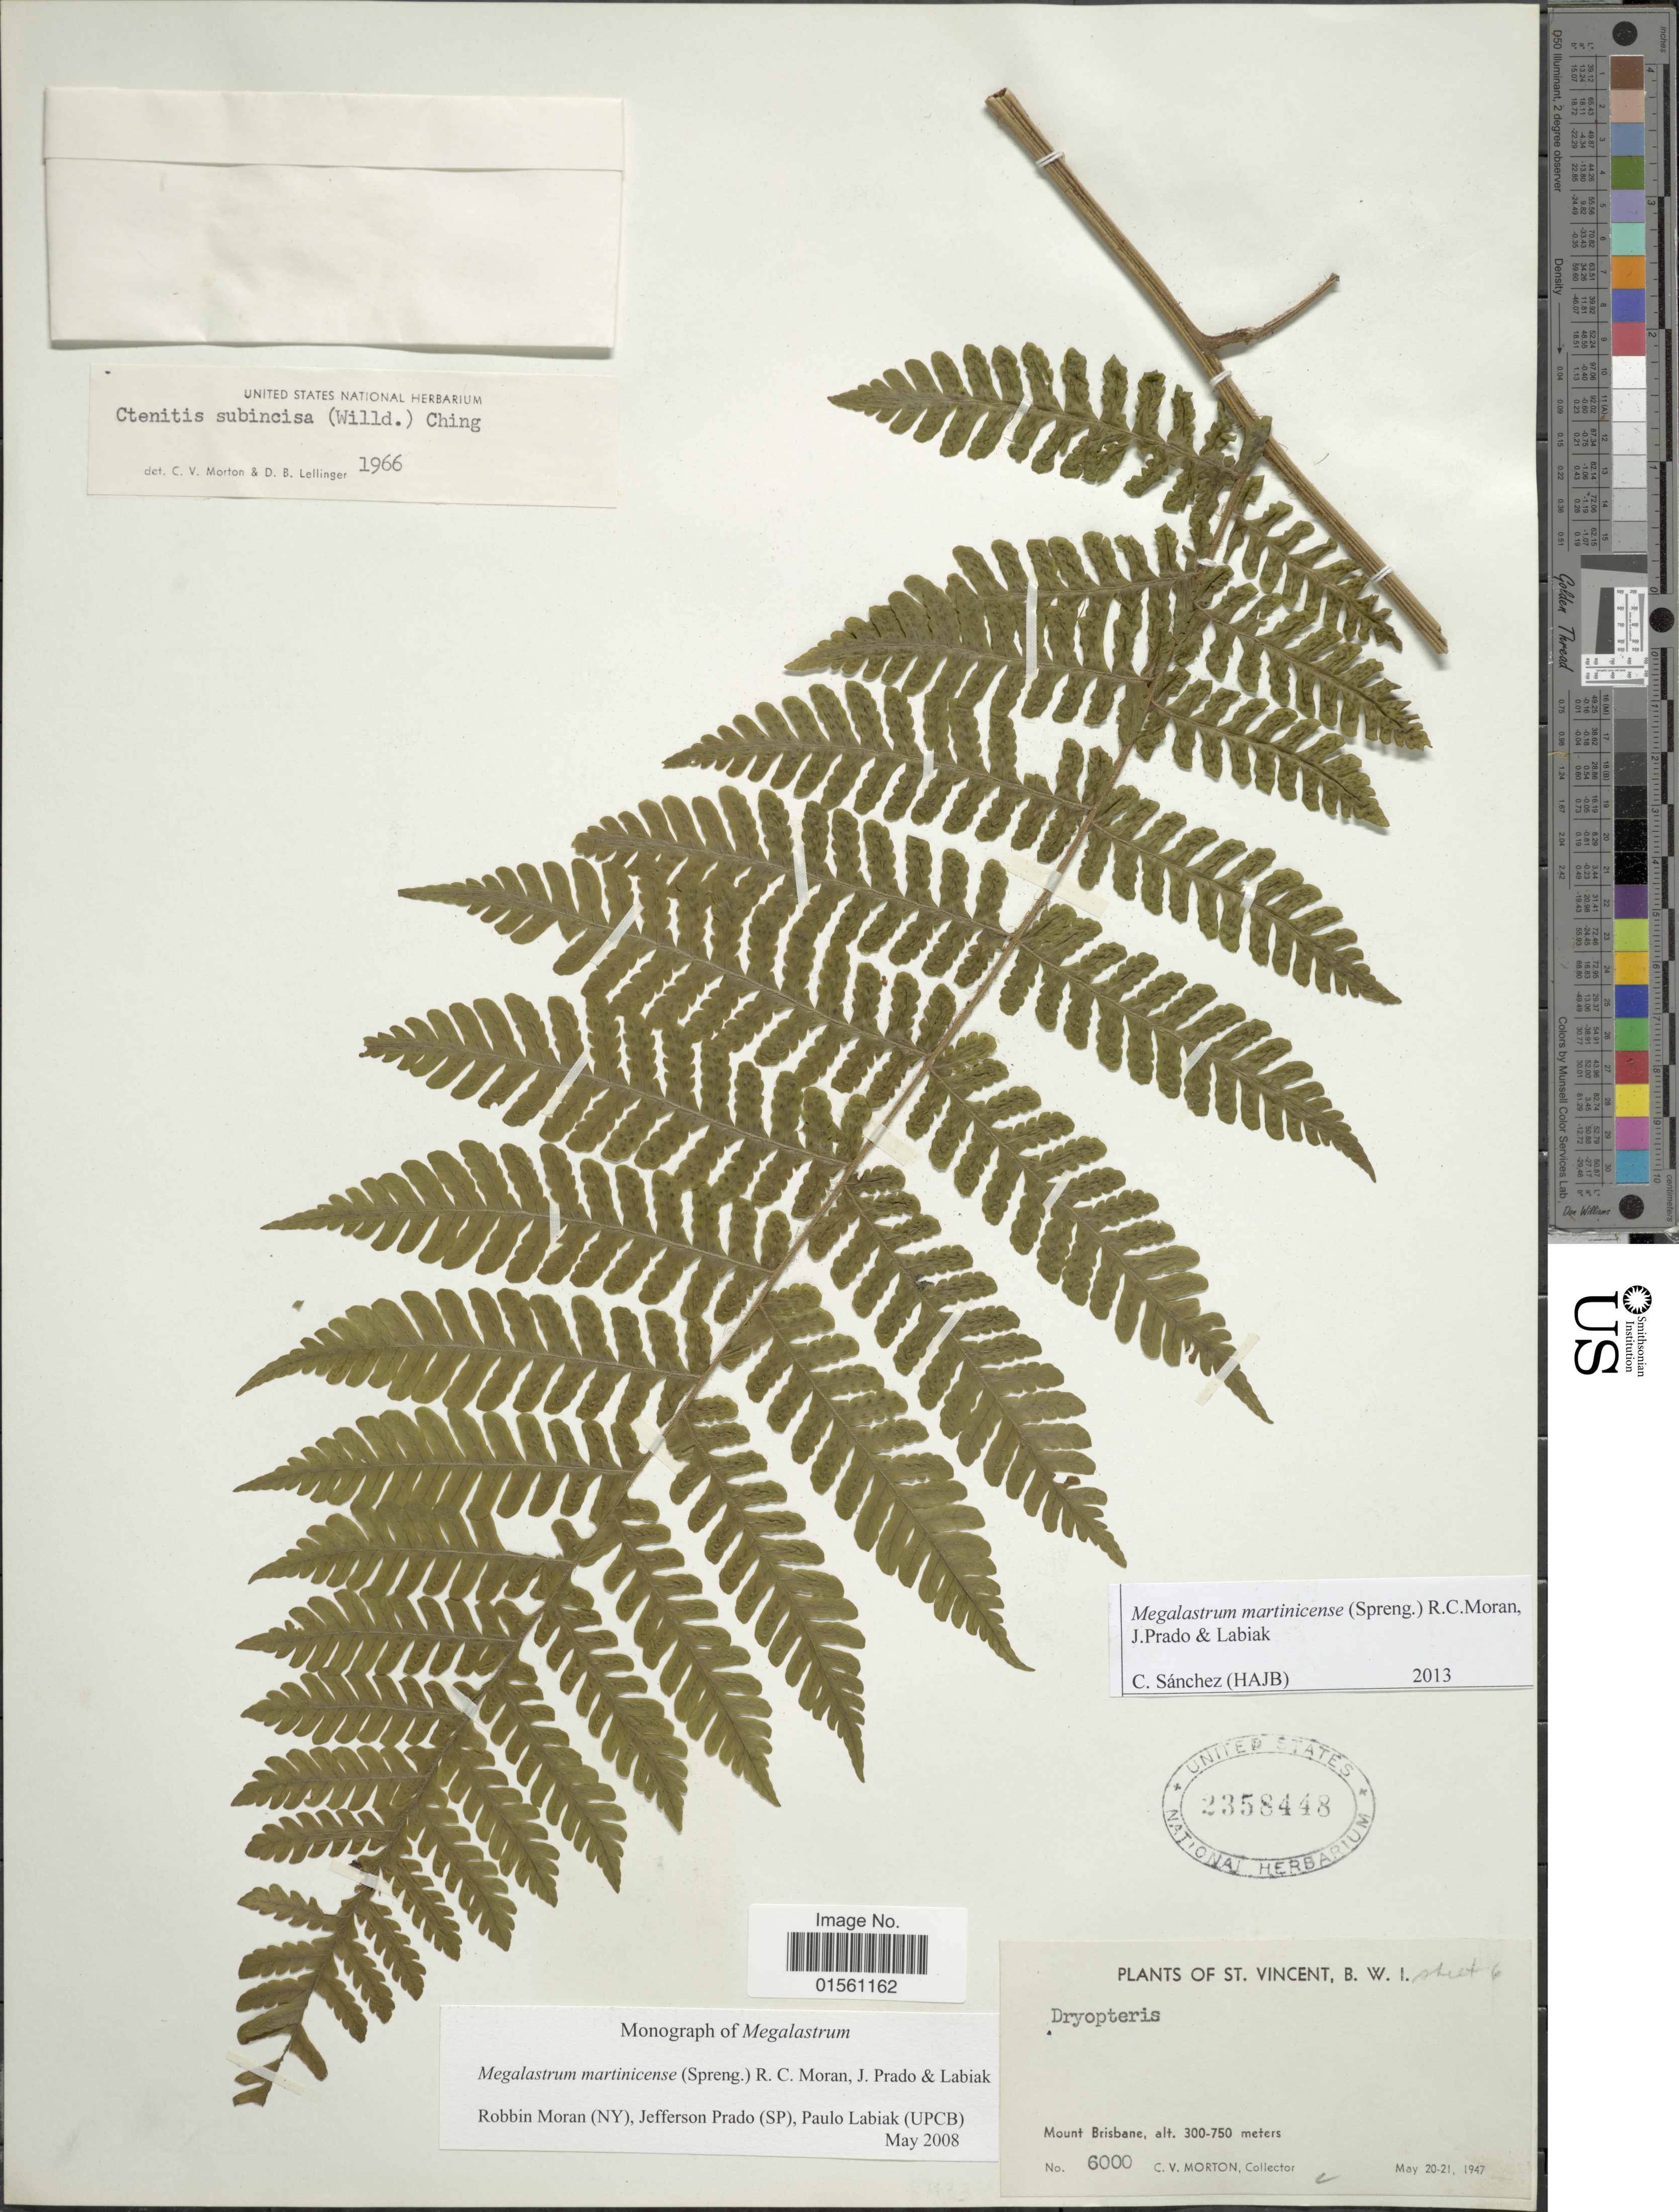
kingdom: Plantae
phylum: Tracheophyta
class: Polypodiopsida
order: Polypodiales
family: Dryopteridaceae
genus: Megalastrum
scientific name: Megalastrum martinicense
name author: (Spreng.) R.C. Moran et al.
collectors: C. V. Morton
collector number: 6000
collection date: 1947-05-20/1947-05-21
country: St. Vincent - Grenadines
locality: St. Vincent, B. W. I., Mount Brisbane.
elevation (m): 300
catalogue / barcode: US 2358448